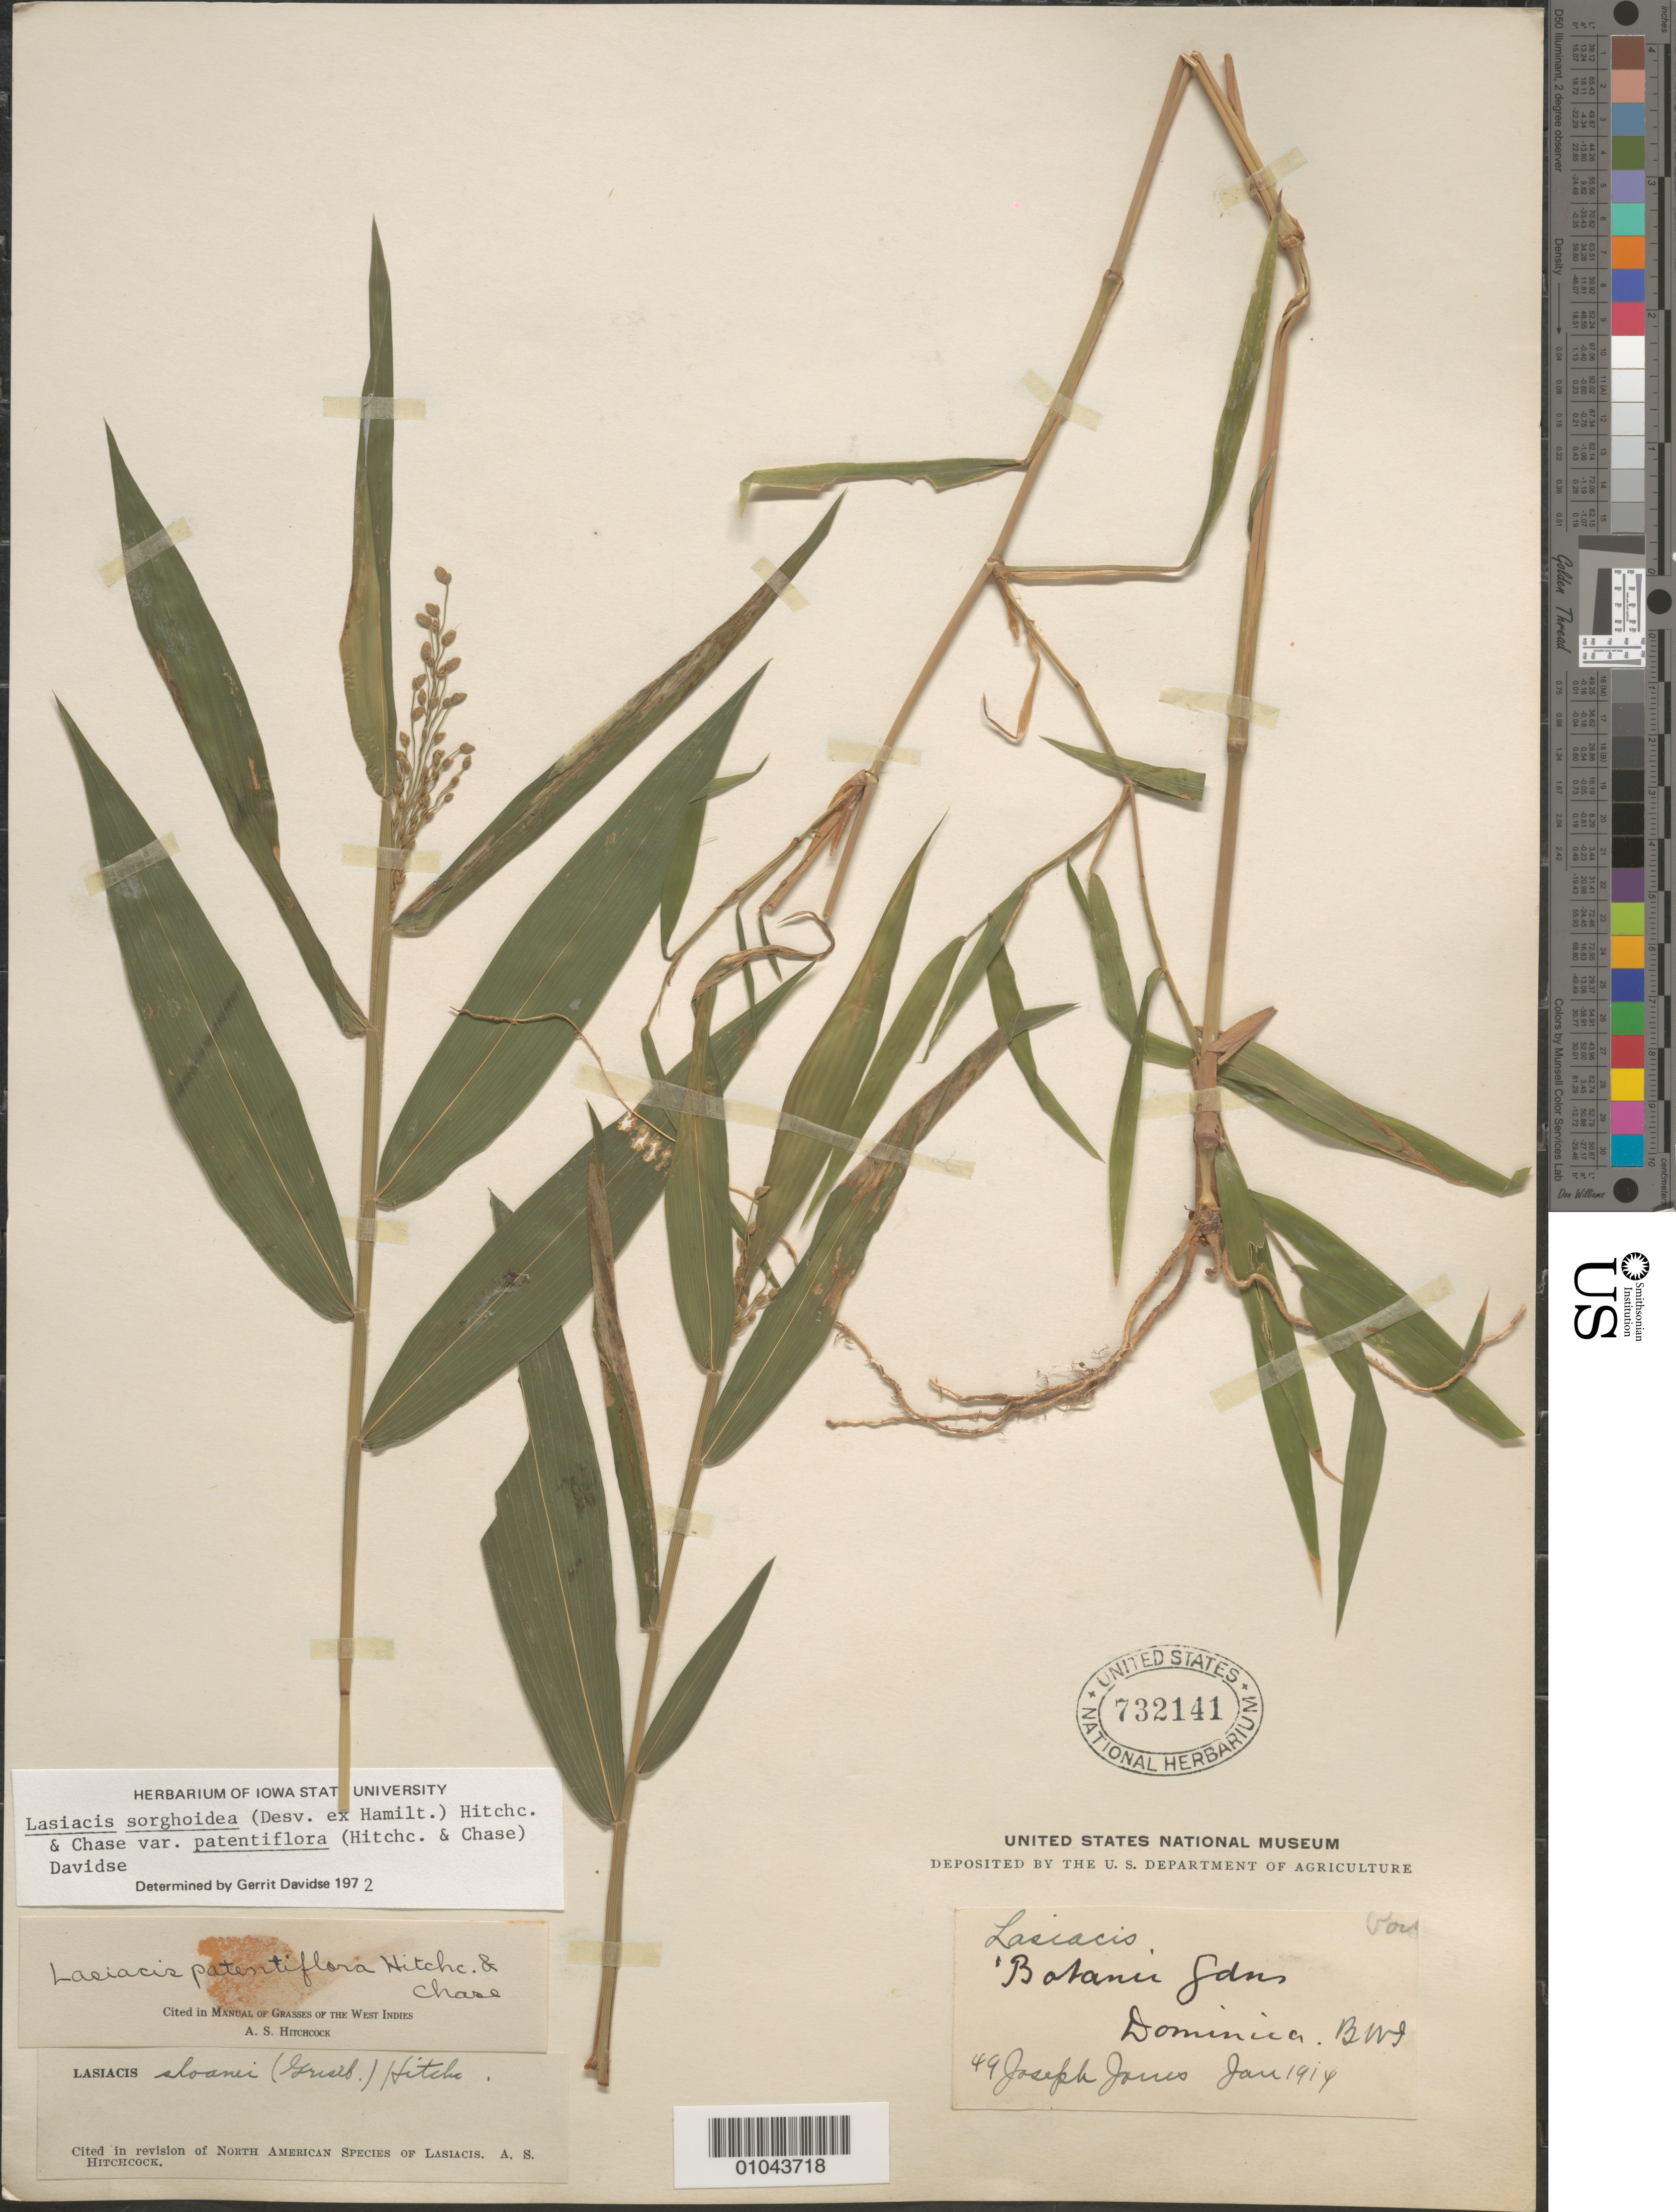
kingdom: Plantae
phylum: Tracheophyta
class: Liliopsida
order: Poales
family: Poaceae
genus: Lasiacis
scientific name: Lasiacis sorghoidea var. patentiflora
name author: (Hitchc. & Chase) Davidse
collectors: J. Jones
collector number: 49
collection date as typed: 01 Jan 1914 to 31 Jan 1914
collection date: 1914-01-01/1914-01-31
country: Dominica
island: Dominica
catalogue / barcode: US 732141